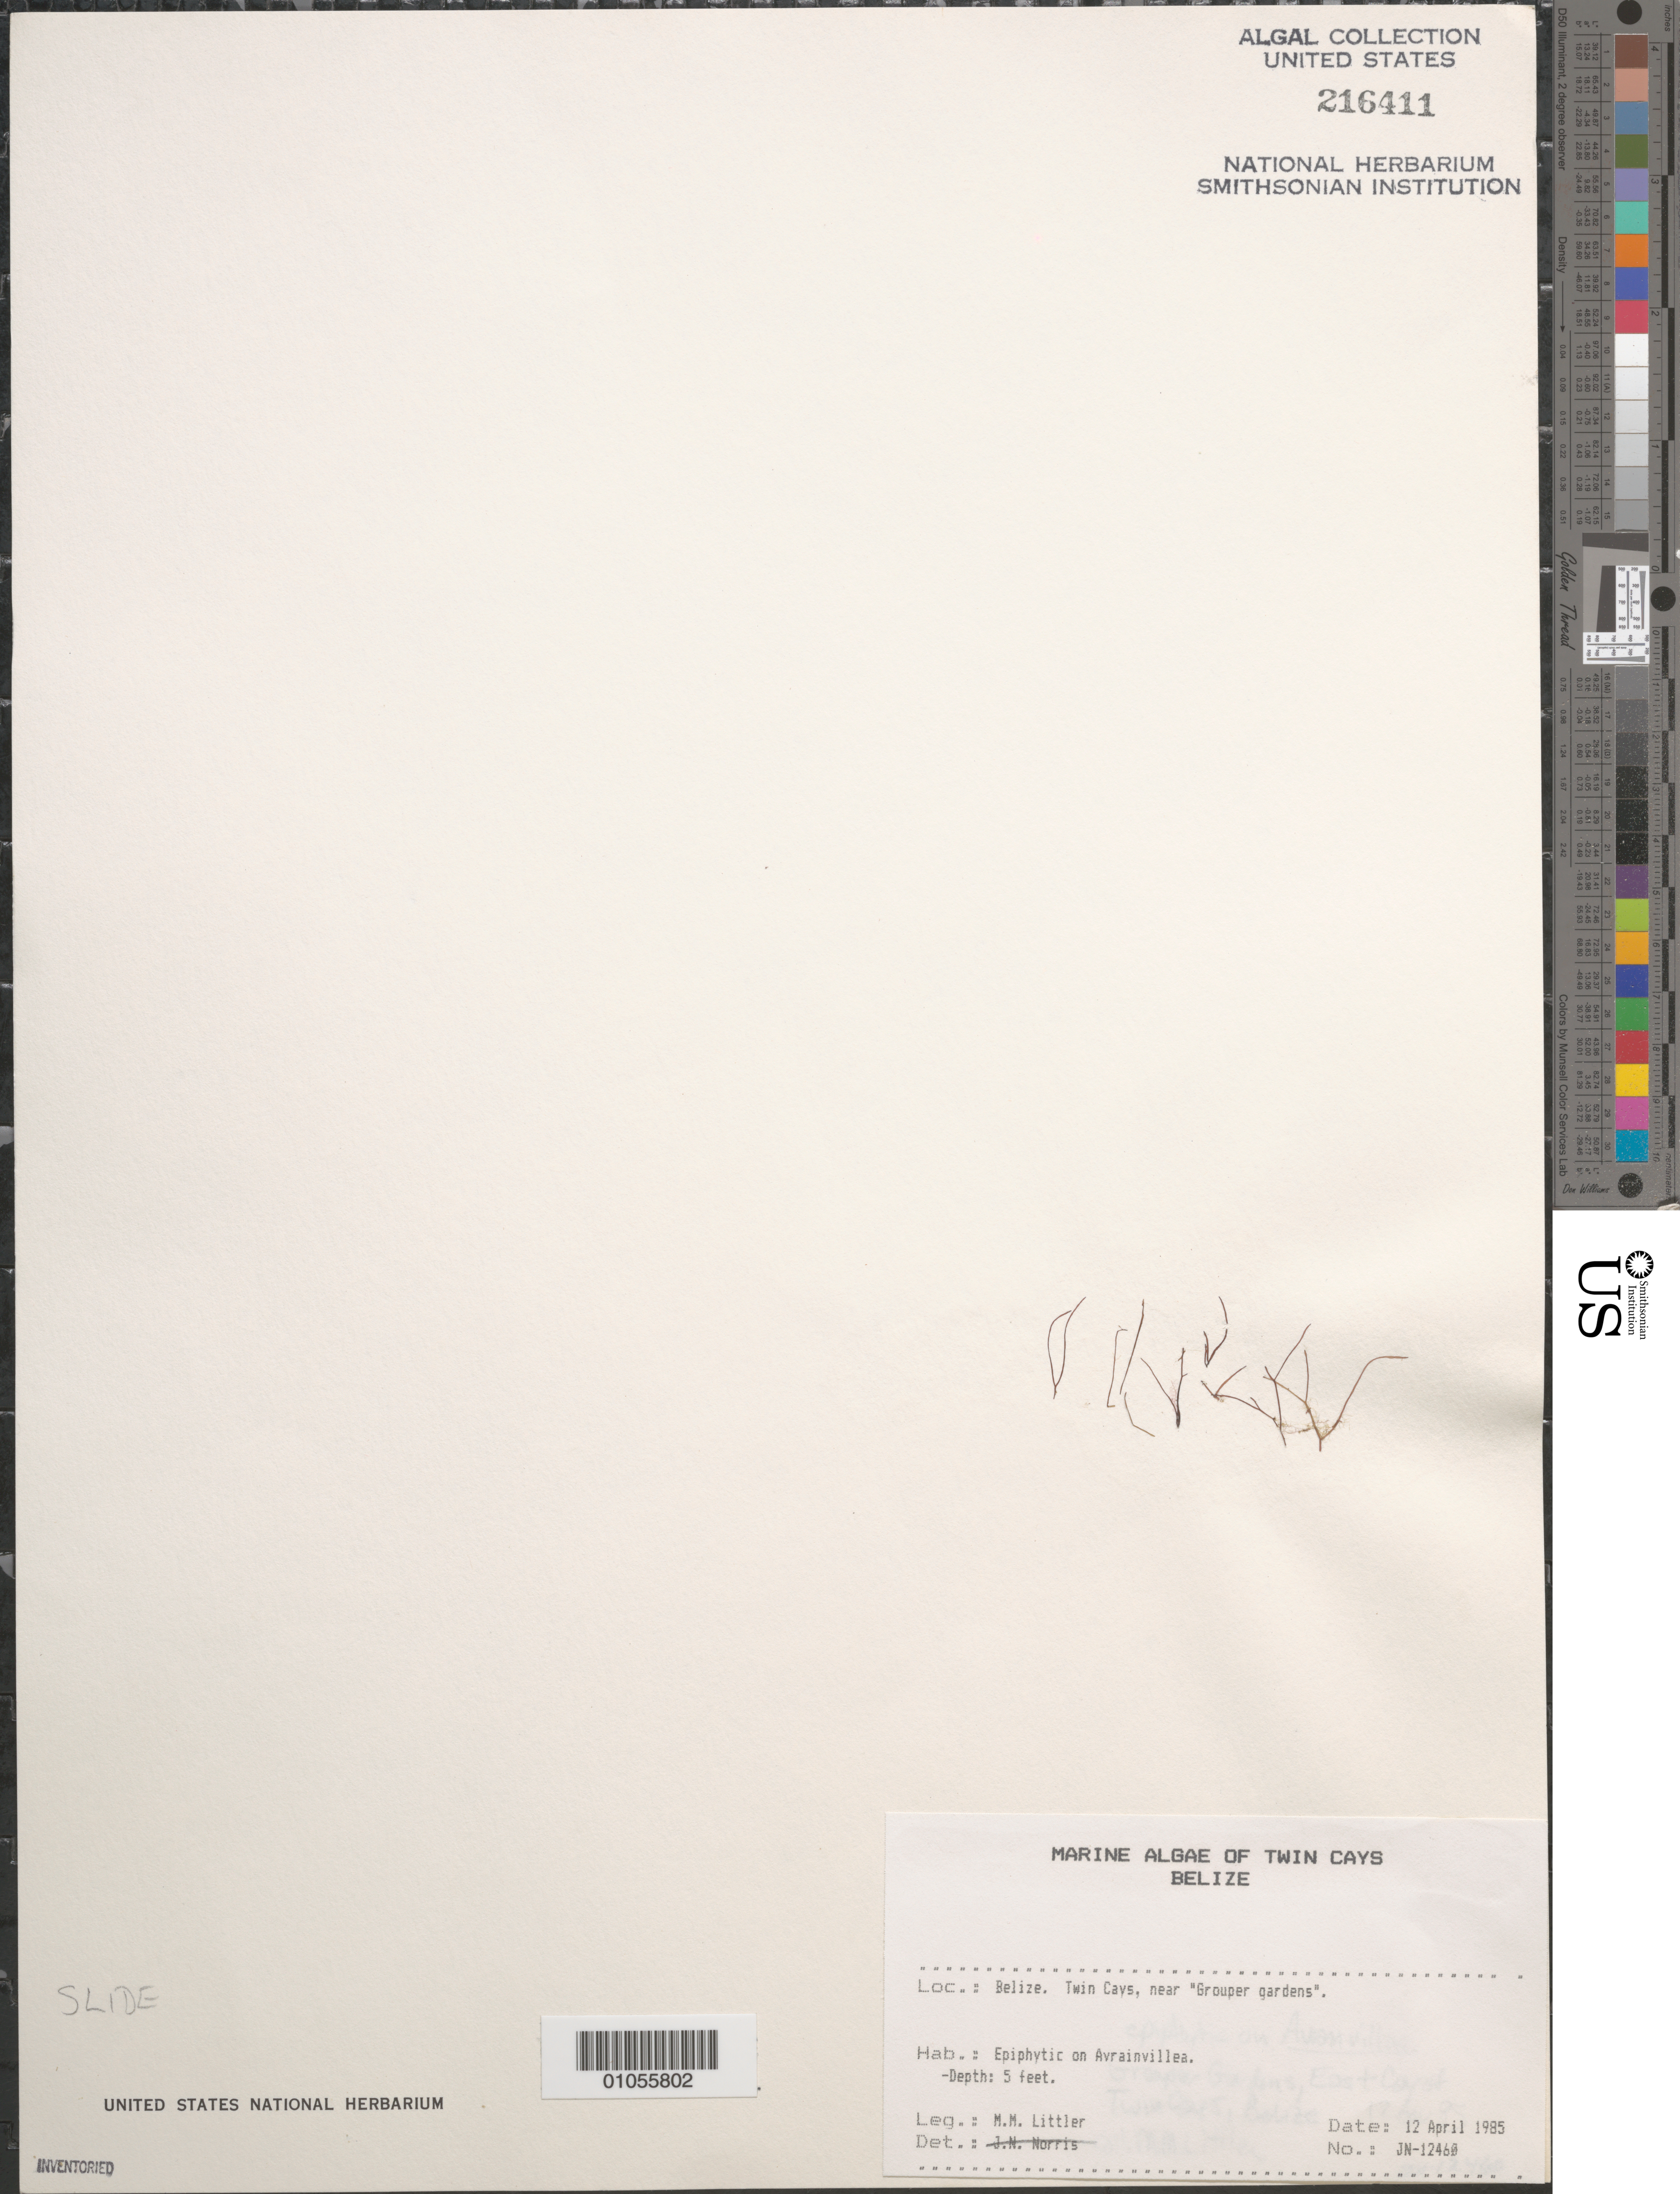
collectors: M. M. Littler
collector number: JN-12460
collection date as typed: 12 Apr 1985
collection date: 1985-04-12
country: Belize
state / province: Stann Creek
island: Twin Cays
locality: Near Grouper Gardens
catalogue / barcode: US 216411